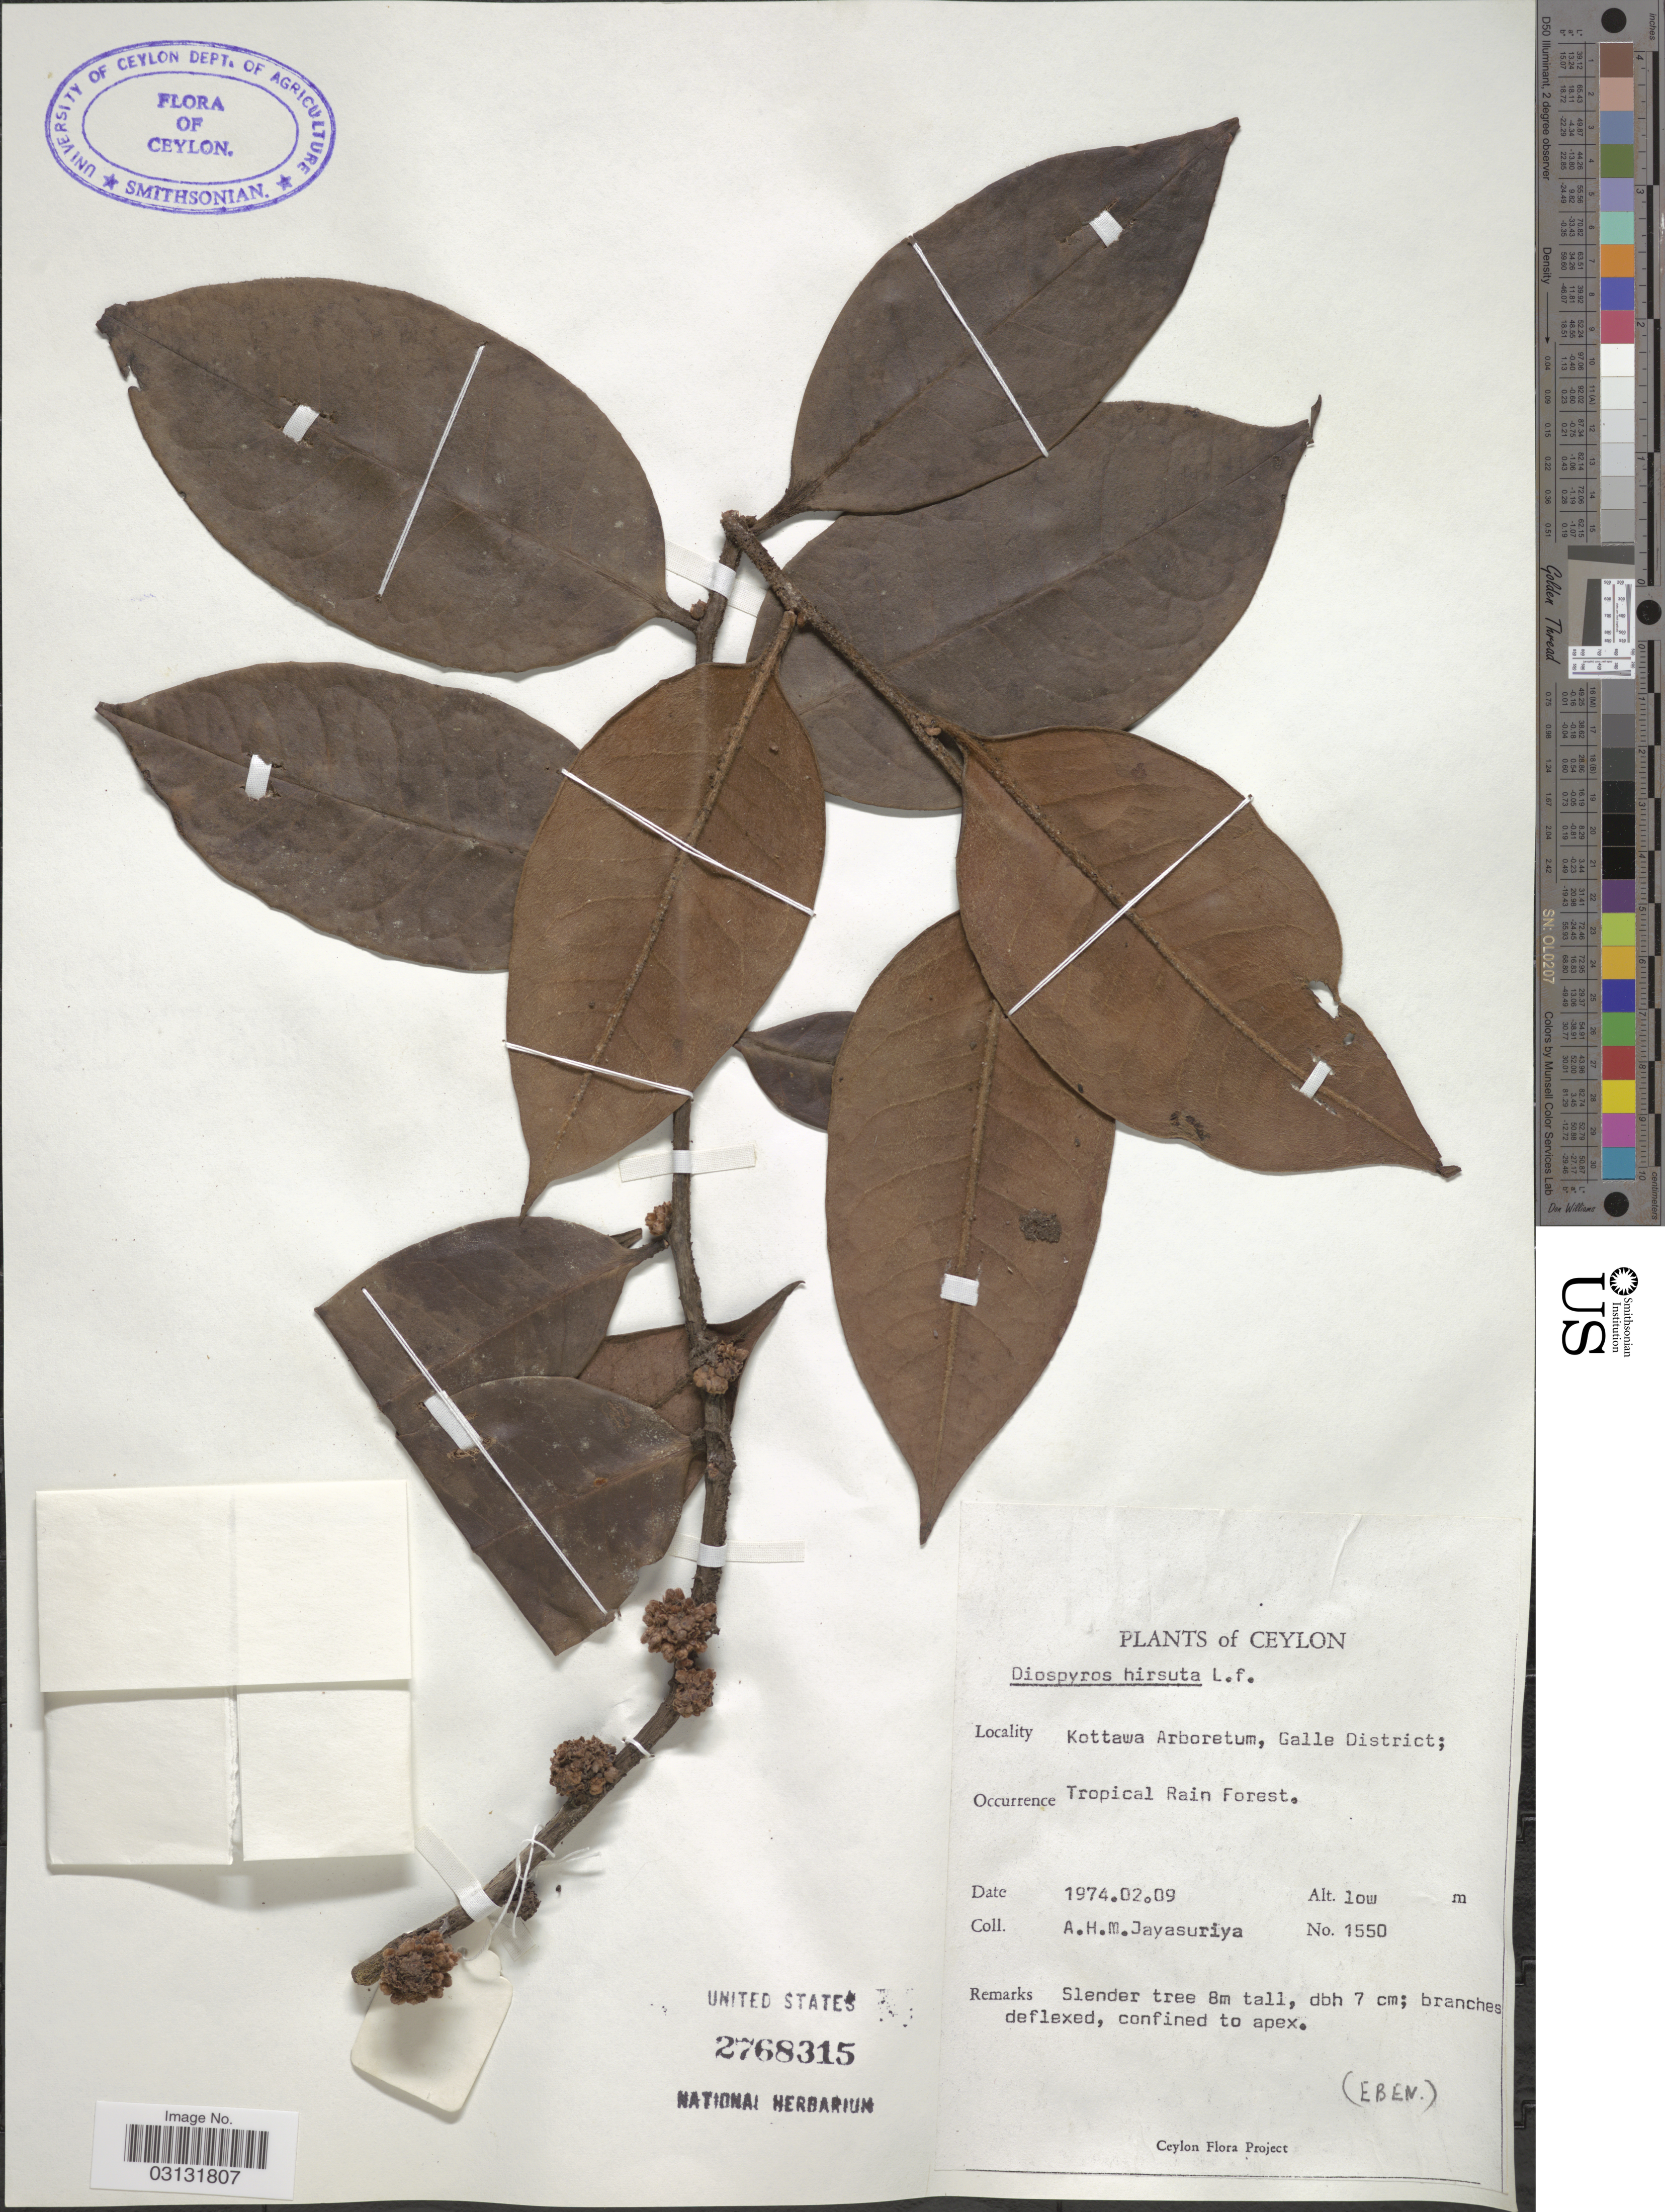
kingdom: Plantae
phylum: Tracheophyta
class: Magnoliopsida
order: Ericales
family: Ebenaceae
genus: Diospyros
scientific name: Diospyros hirsuta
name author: L. f.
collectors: A. H. Jayasuriya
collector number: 1550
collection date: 1974-02-09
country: Sri Lanka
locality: Ceylon. Kottawa Arboretum, Galle District. Tropical Rain Forest.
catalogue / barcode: US 2768315